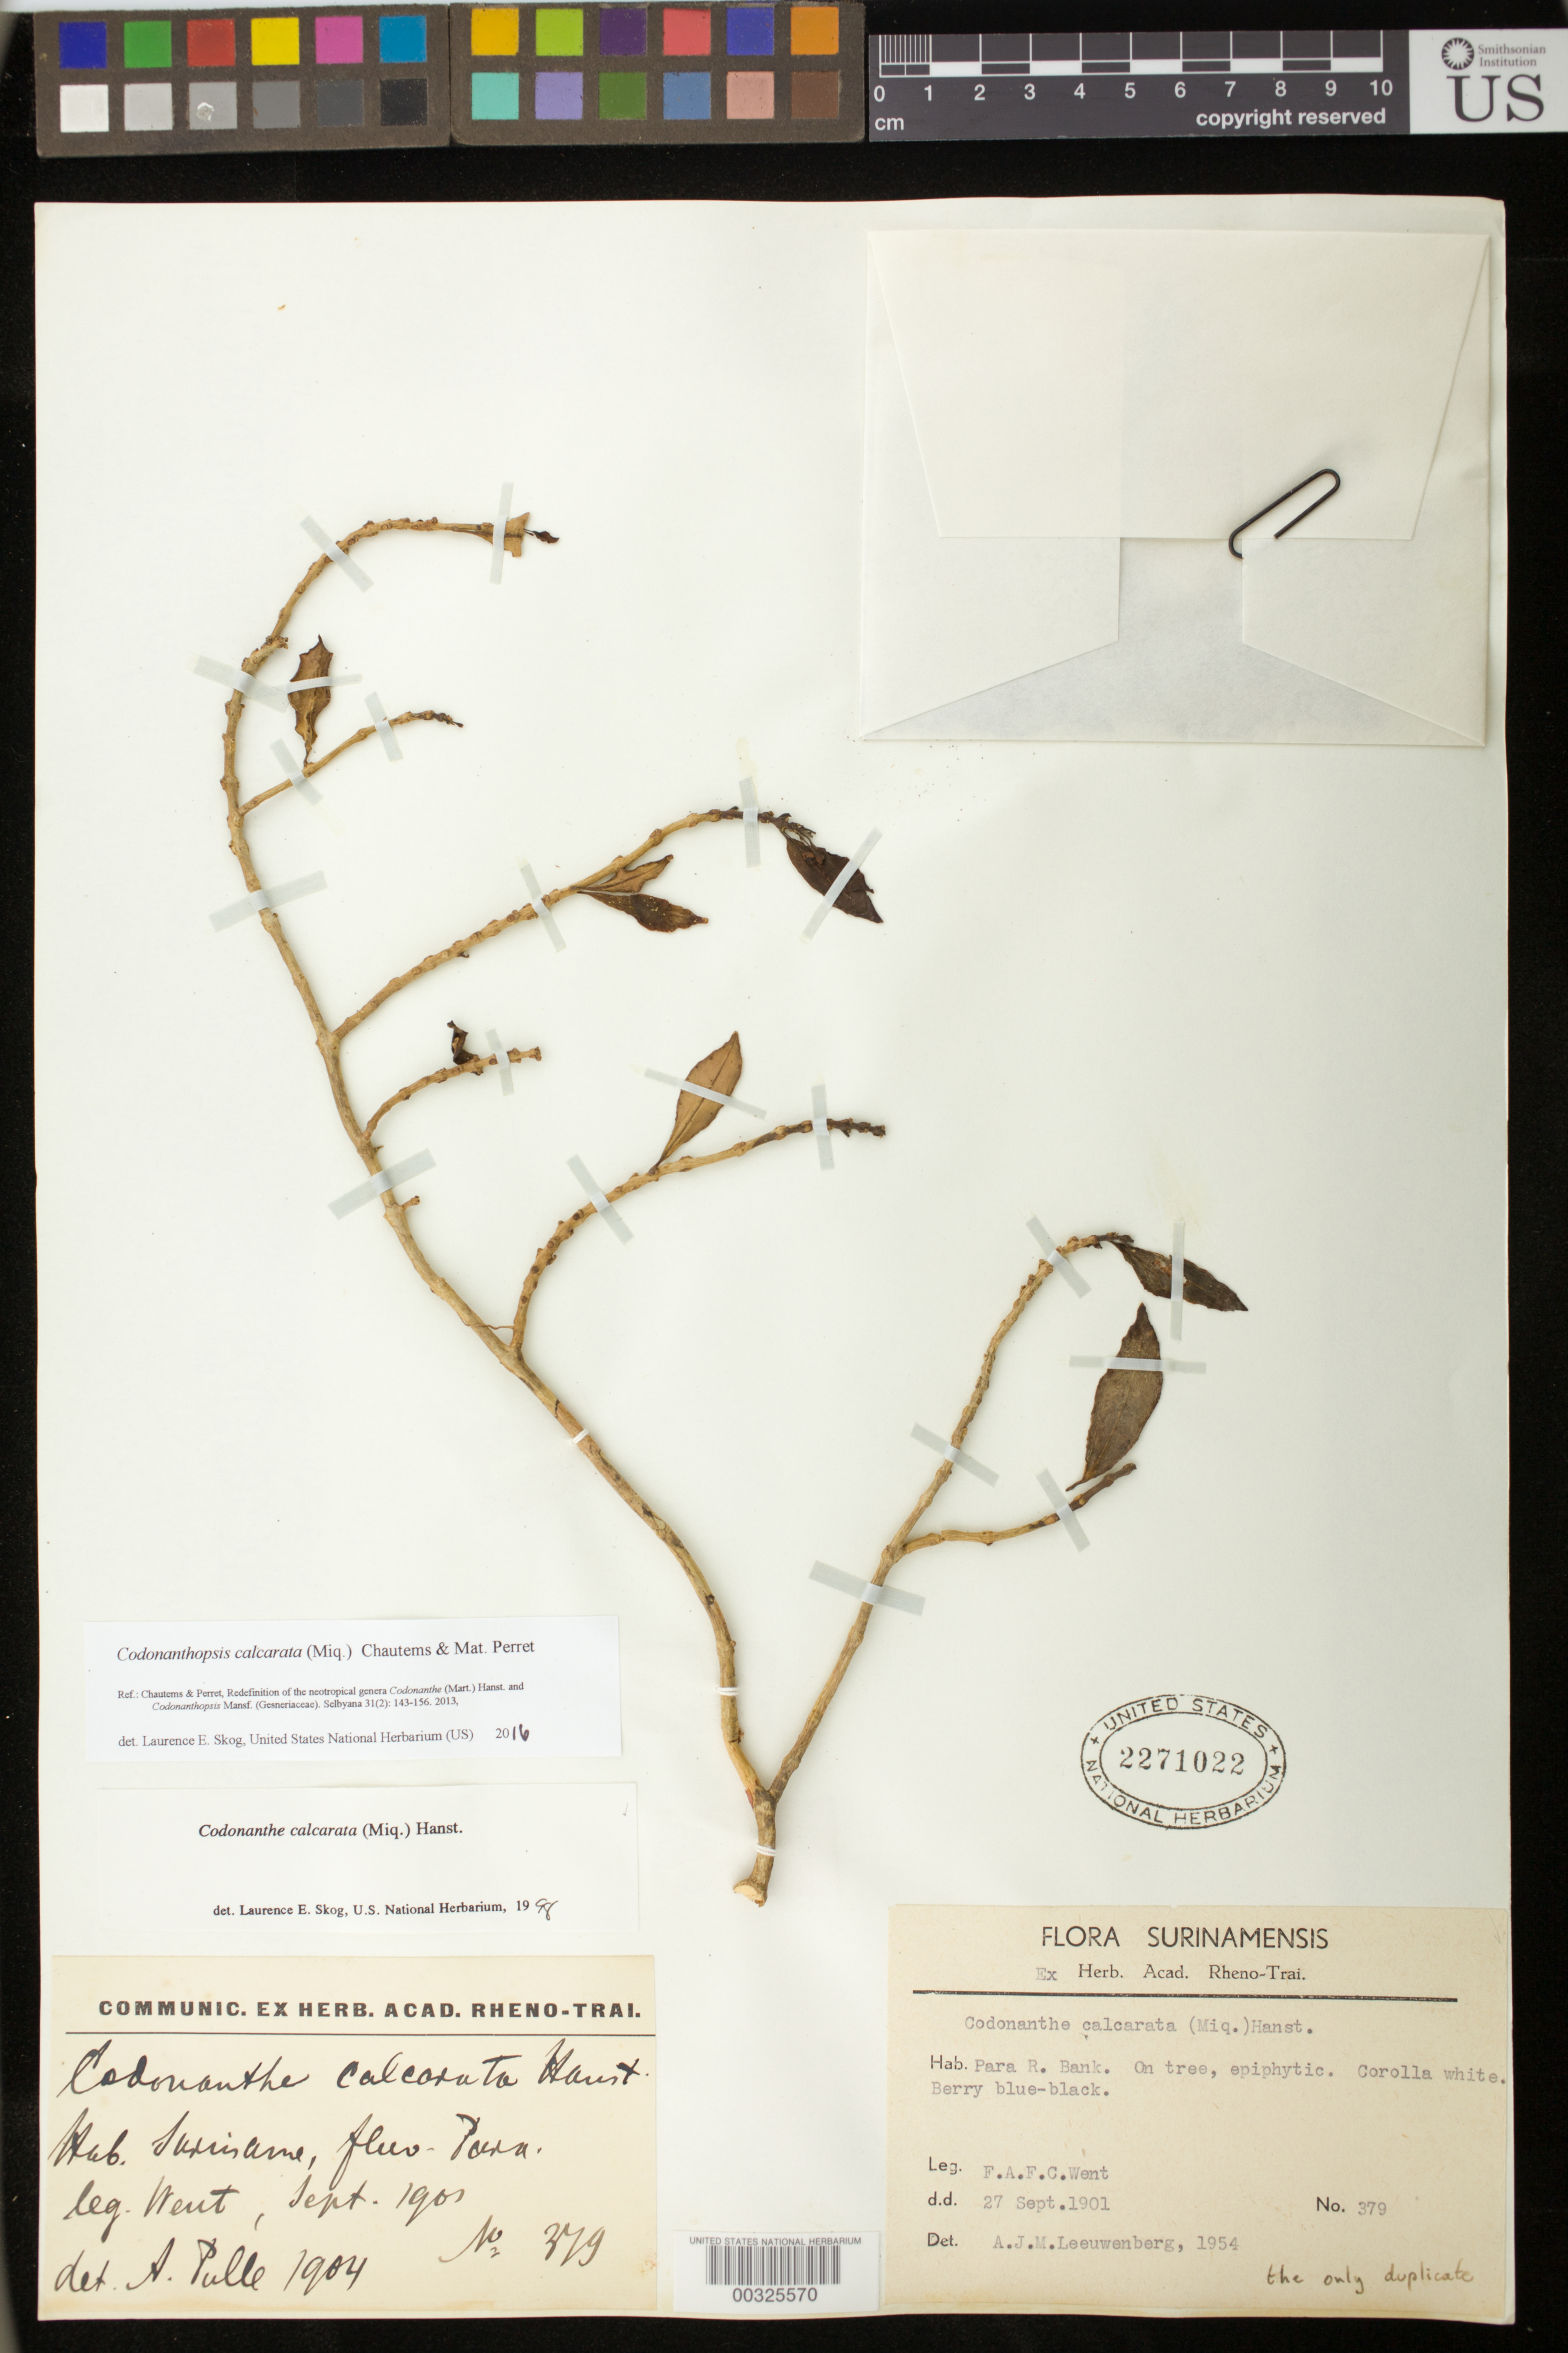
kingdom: Plantae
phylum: Tracheophyta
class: Magnoliopsida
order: Lamiales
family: Gesneriaceae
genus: Codonanthopsis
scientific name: Codonanthopsis calcarata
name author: (Miq.) Chautems & Mat.Perret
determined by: Skog, Laurence E.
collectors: F. A. Went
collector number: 379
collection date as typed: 27 Sep 1901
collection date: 1901-09-27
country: Suriname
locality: Para R. bank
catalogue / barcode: US 2271022